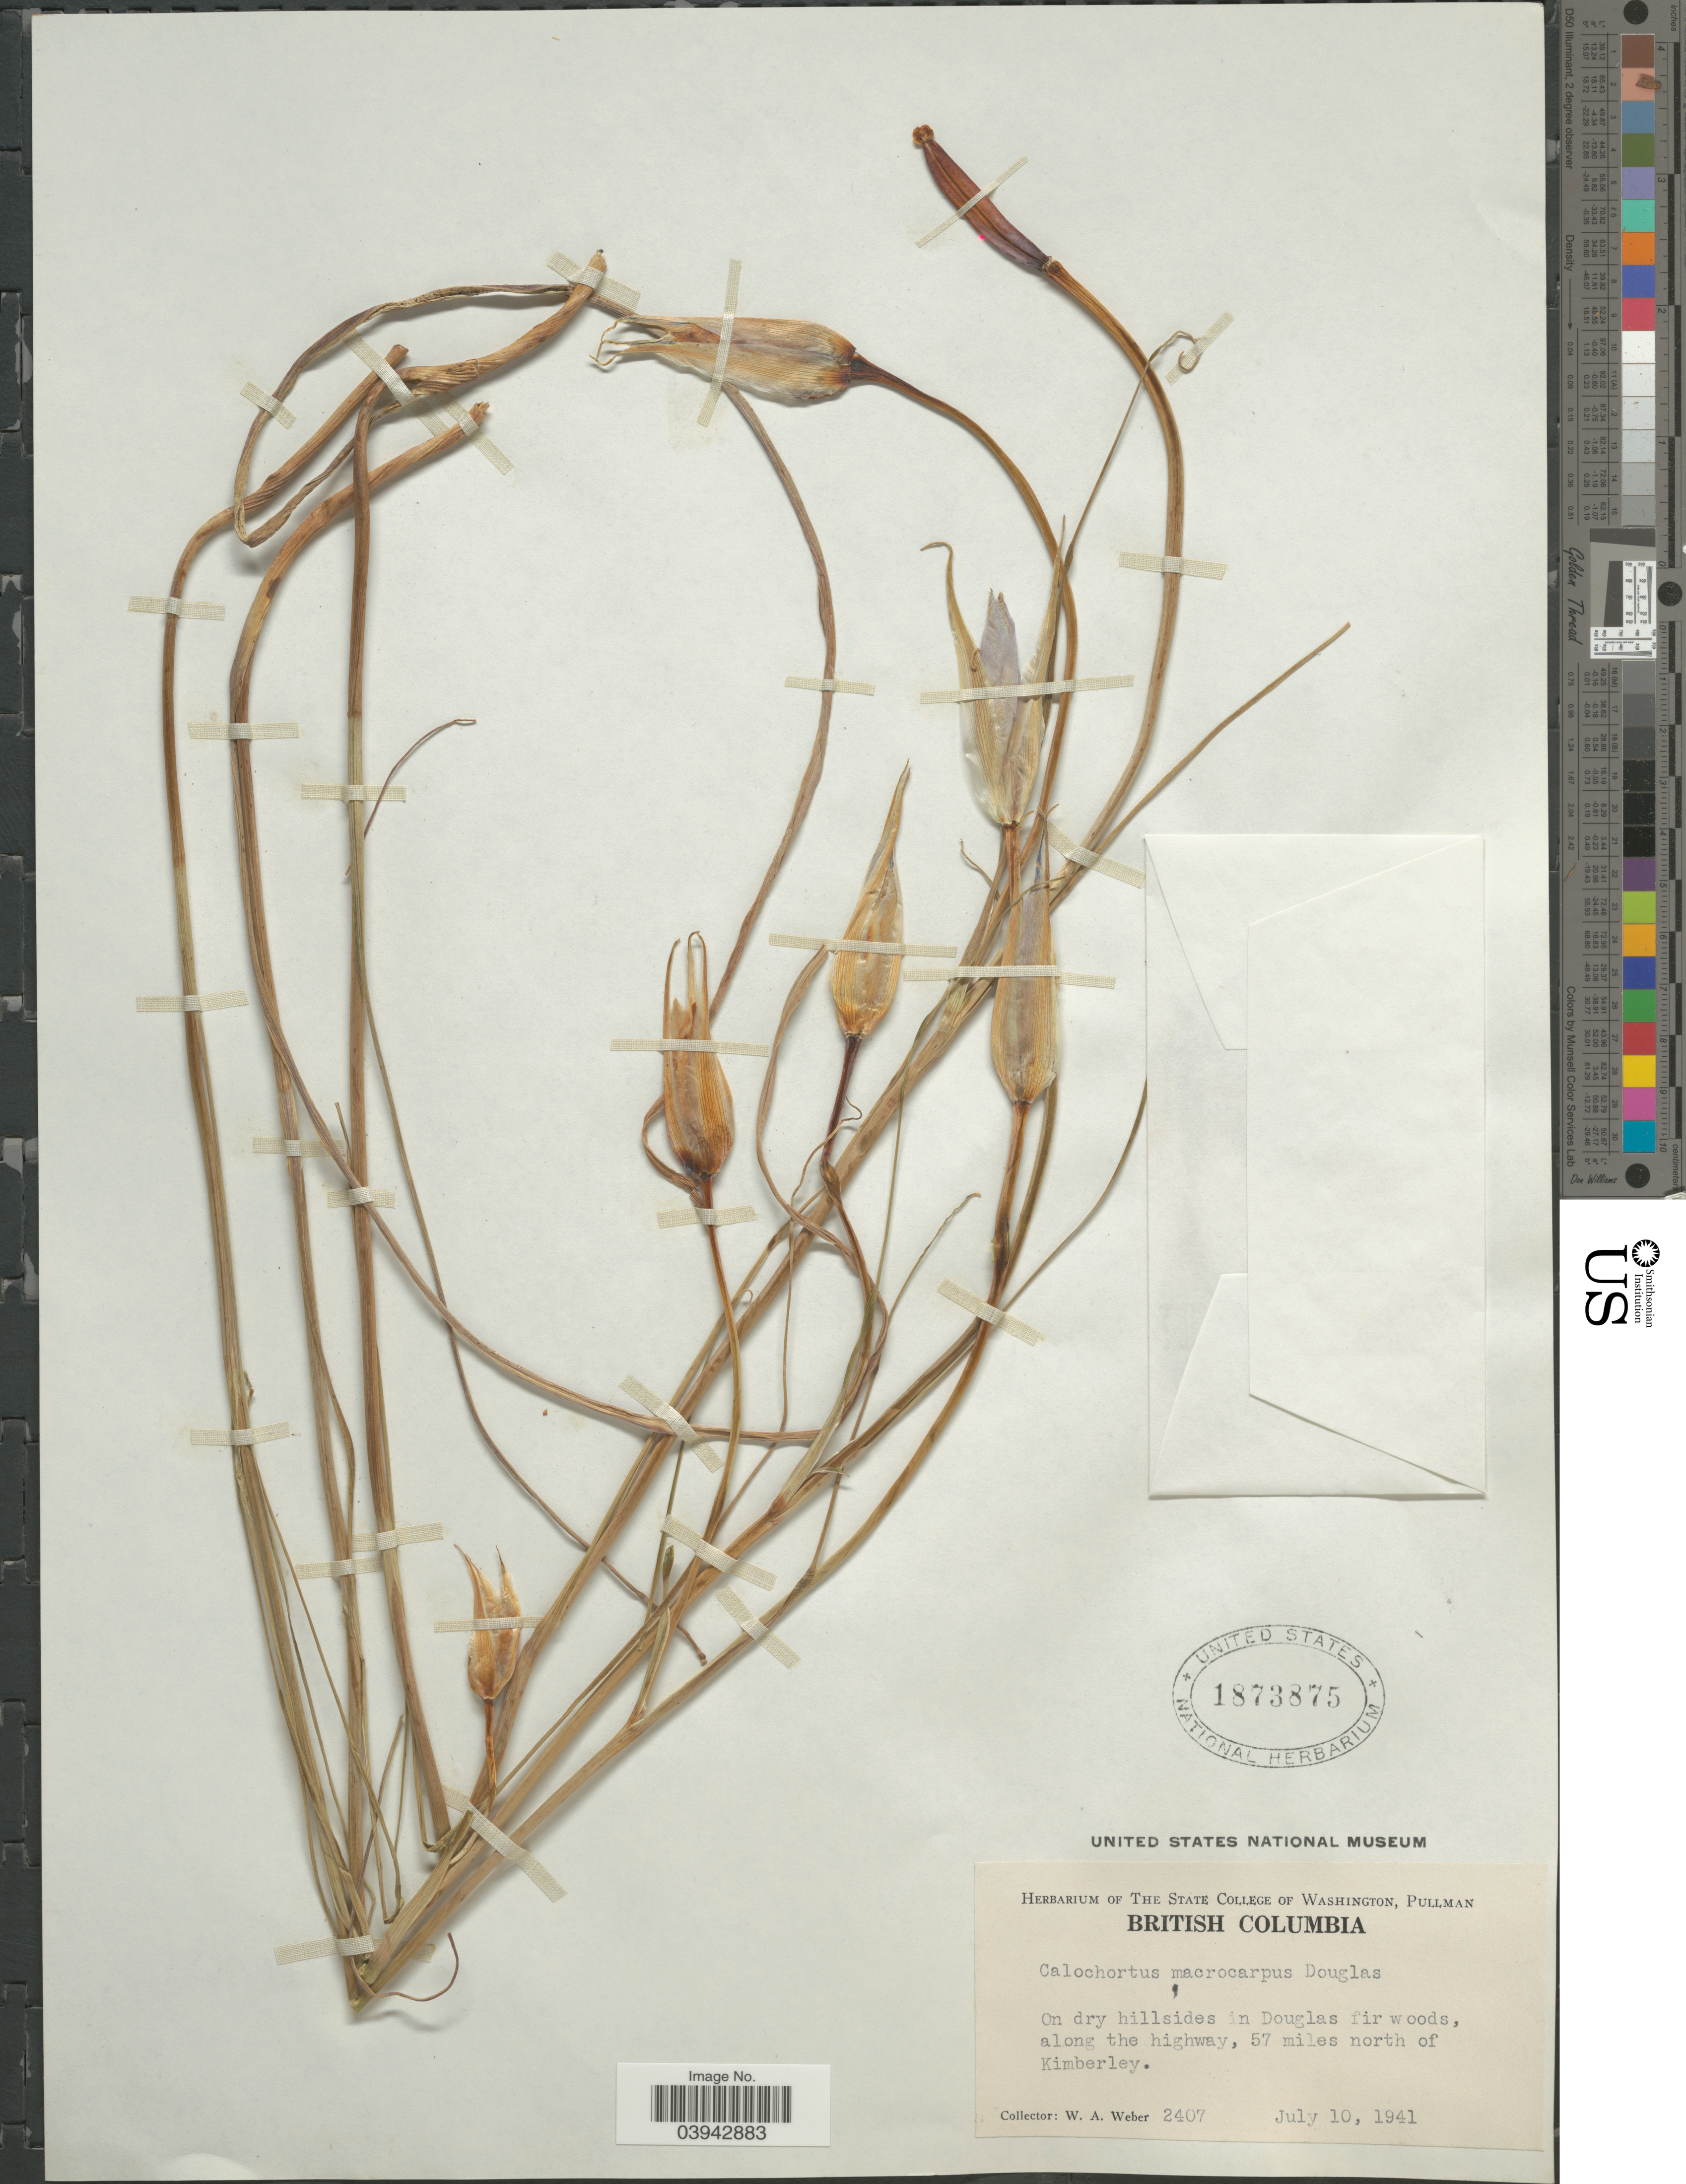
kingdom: Plantae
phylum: Tracheophyta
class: Liliopsida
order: Liliales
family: Liliaceae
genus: Calochortus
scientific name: Calochortus macrocarpus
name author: Douglas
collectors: W. A. Weber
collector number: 2407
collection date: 1941-07-10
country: Canada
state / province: British Columbia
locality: In Douglas fir woods, along the highway, 57 miles north of Kimberley.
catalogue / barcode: US 1873875